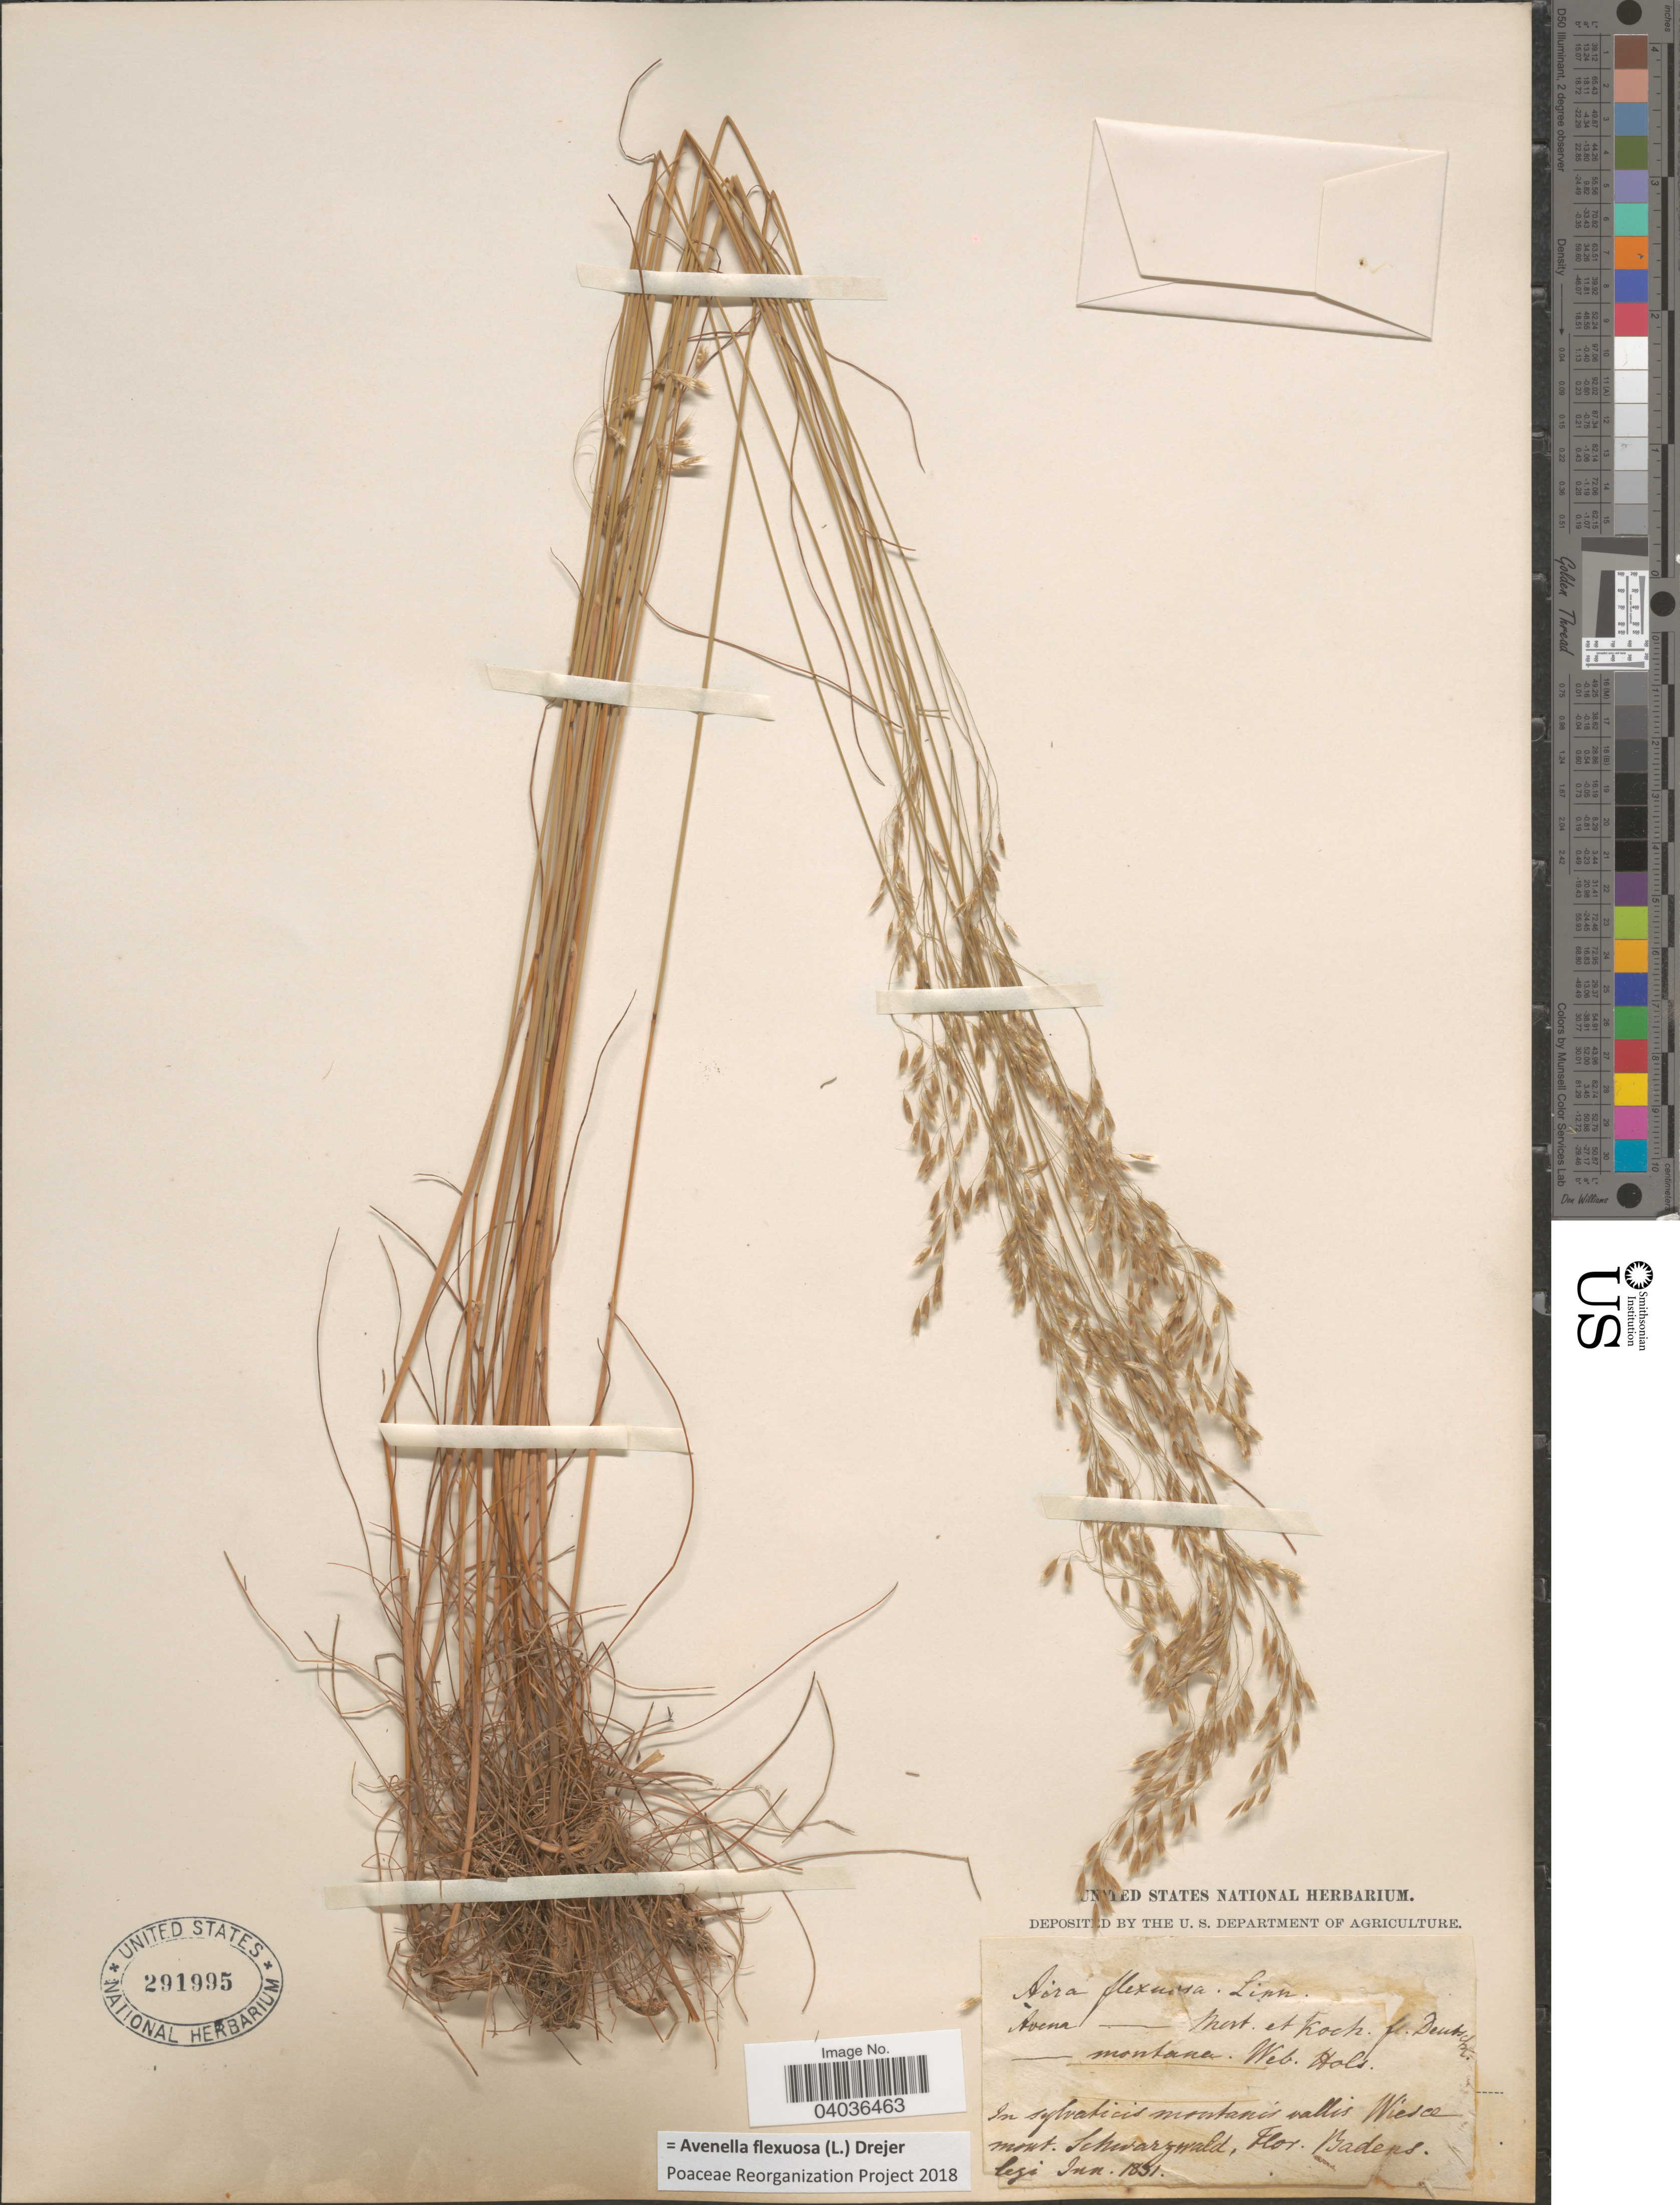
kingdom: Plantae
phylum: Tracheophyta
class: Liliopsida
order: Poales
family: Poaceae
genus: Avenella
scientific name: Avenella flexuosa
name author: (L.) Drejer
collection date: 1831-06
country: Germany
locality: In sylvaticis montanis vallis Wiesce, mont. Schwarzwald. Flor. Badens.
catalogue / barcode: US 291995